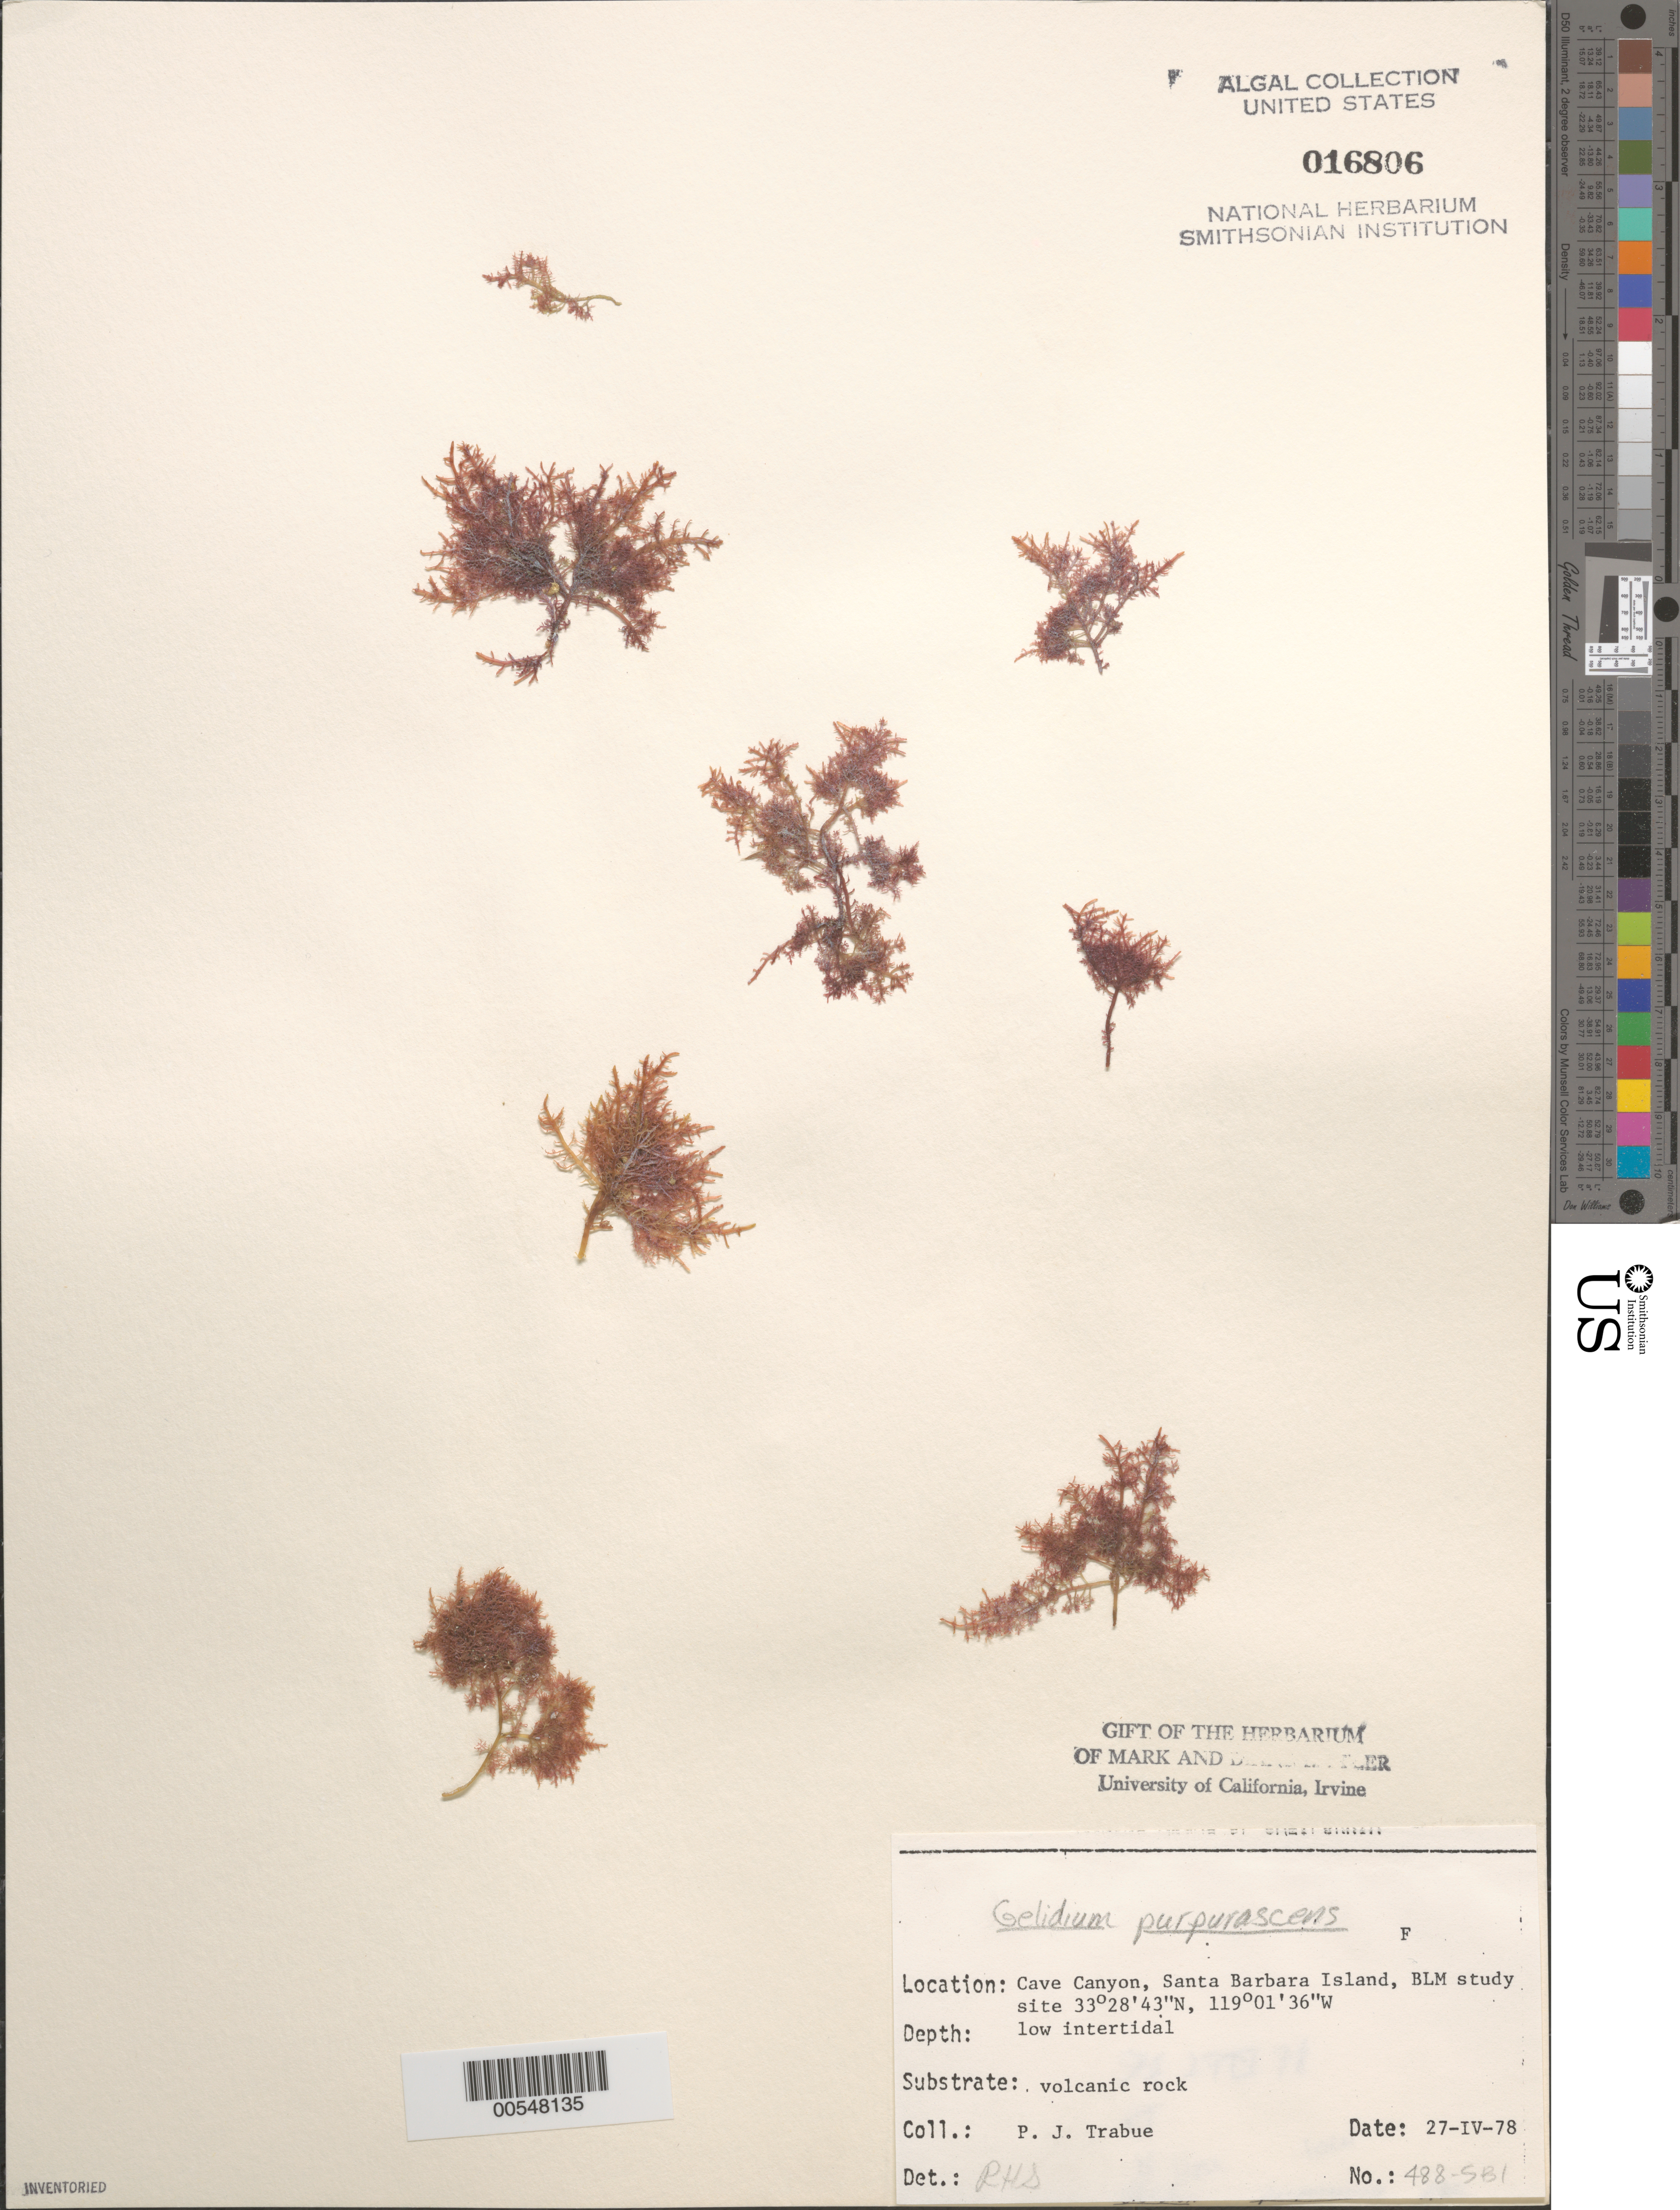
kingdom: Plantae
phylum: Rhodophyta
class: Florideophyceae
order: Gelidiales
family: Gelidiaceae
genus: Gelidium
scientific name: Gelidium purpurascens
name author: N.L. Gardner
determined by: Sims, Robert H.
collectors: P. J. Trabue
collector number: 488-sbi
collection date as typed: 27 Apr 1978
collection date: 1978-04-27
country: United States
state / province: California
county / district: Santa Barbara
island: Santa Barbara Island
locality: Cave Canyon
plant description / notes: BLM-SOCALBIGHT Rocky Intertidal Survey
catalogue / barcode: US 16806